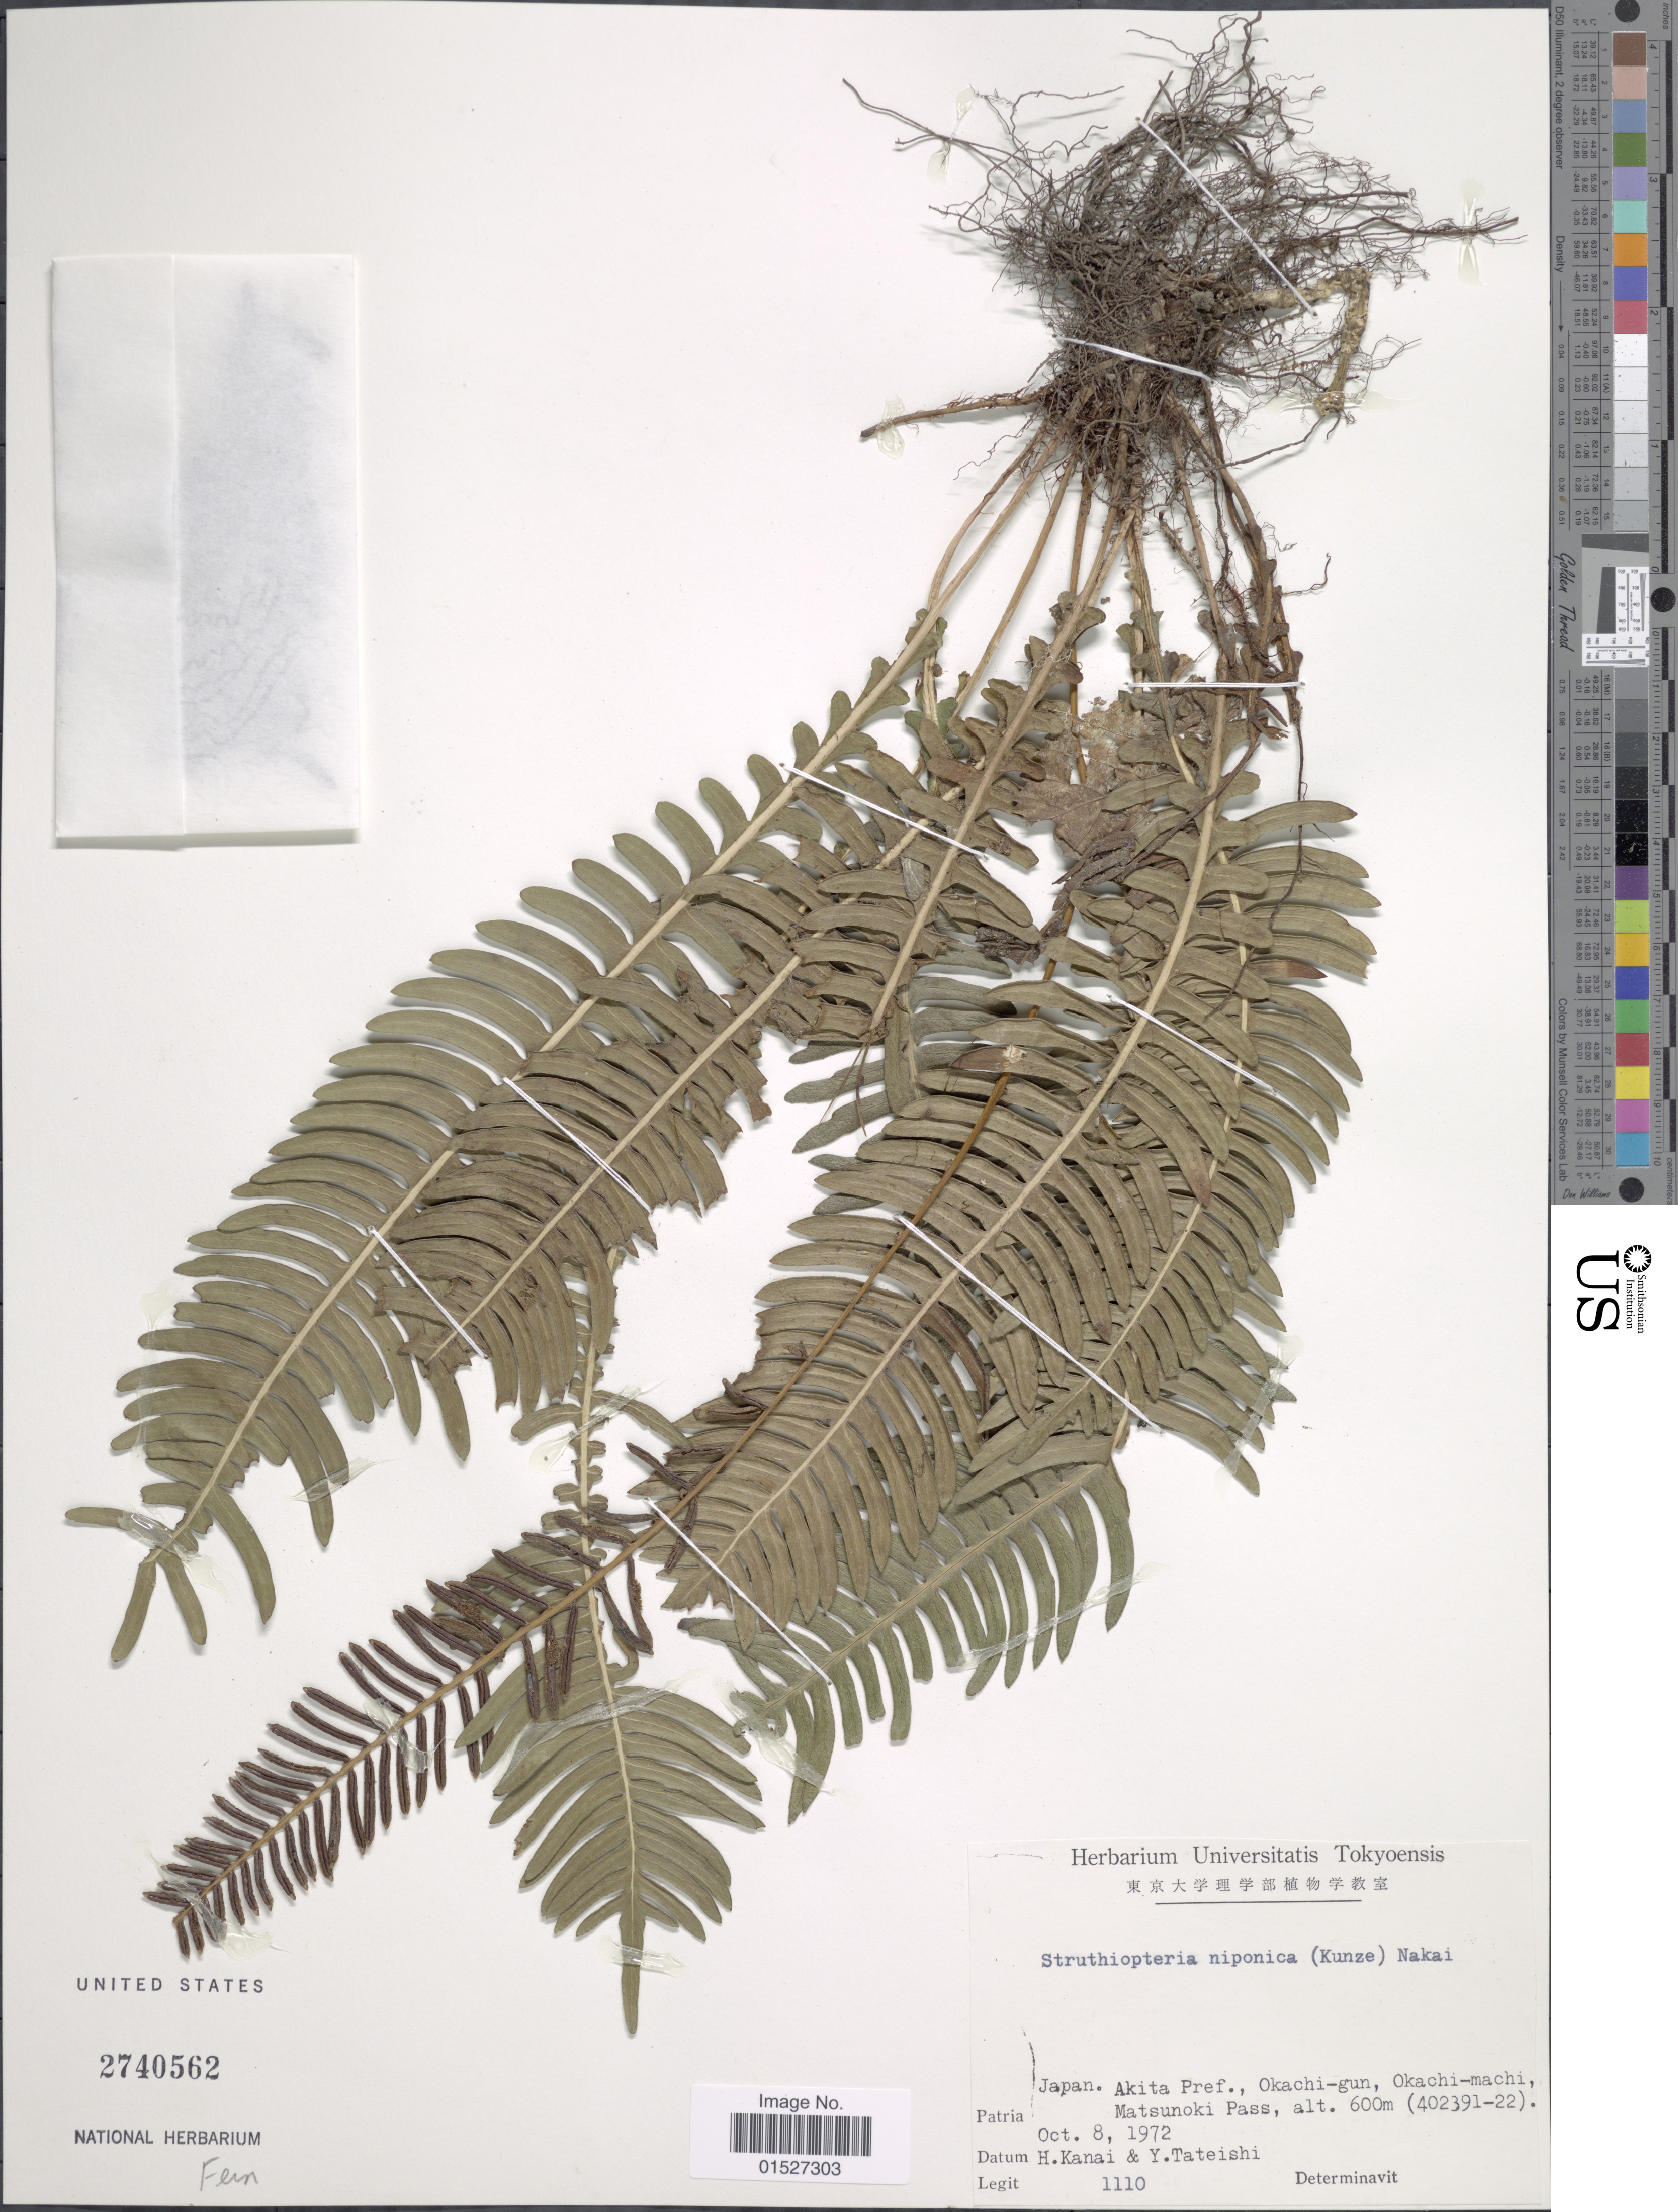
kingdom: Plantae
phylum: Tracheophyta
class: Polypodiopsida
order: Polypodiales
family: Blechnaceae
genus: Blechnum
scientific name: Blechnum nipponicum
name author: (Kunze) Makino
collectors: H. Kanai & Y. Tateishi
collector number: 110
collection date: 1972-10-08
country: Japan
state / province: Akita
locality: Akita Pref., Okachi-gun, Okachi-machi, Matsunoki Pass.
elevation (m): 600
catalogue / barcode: US 2740562